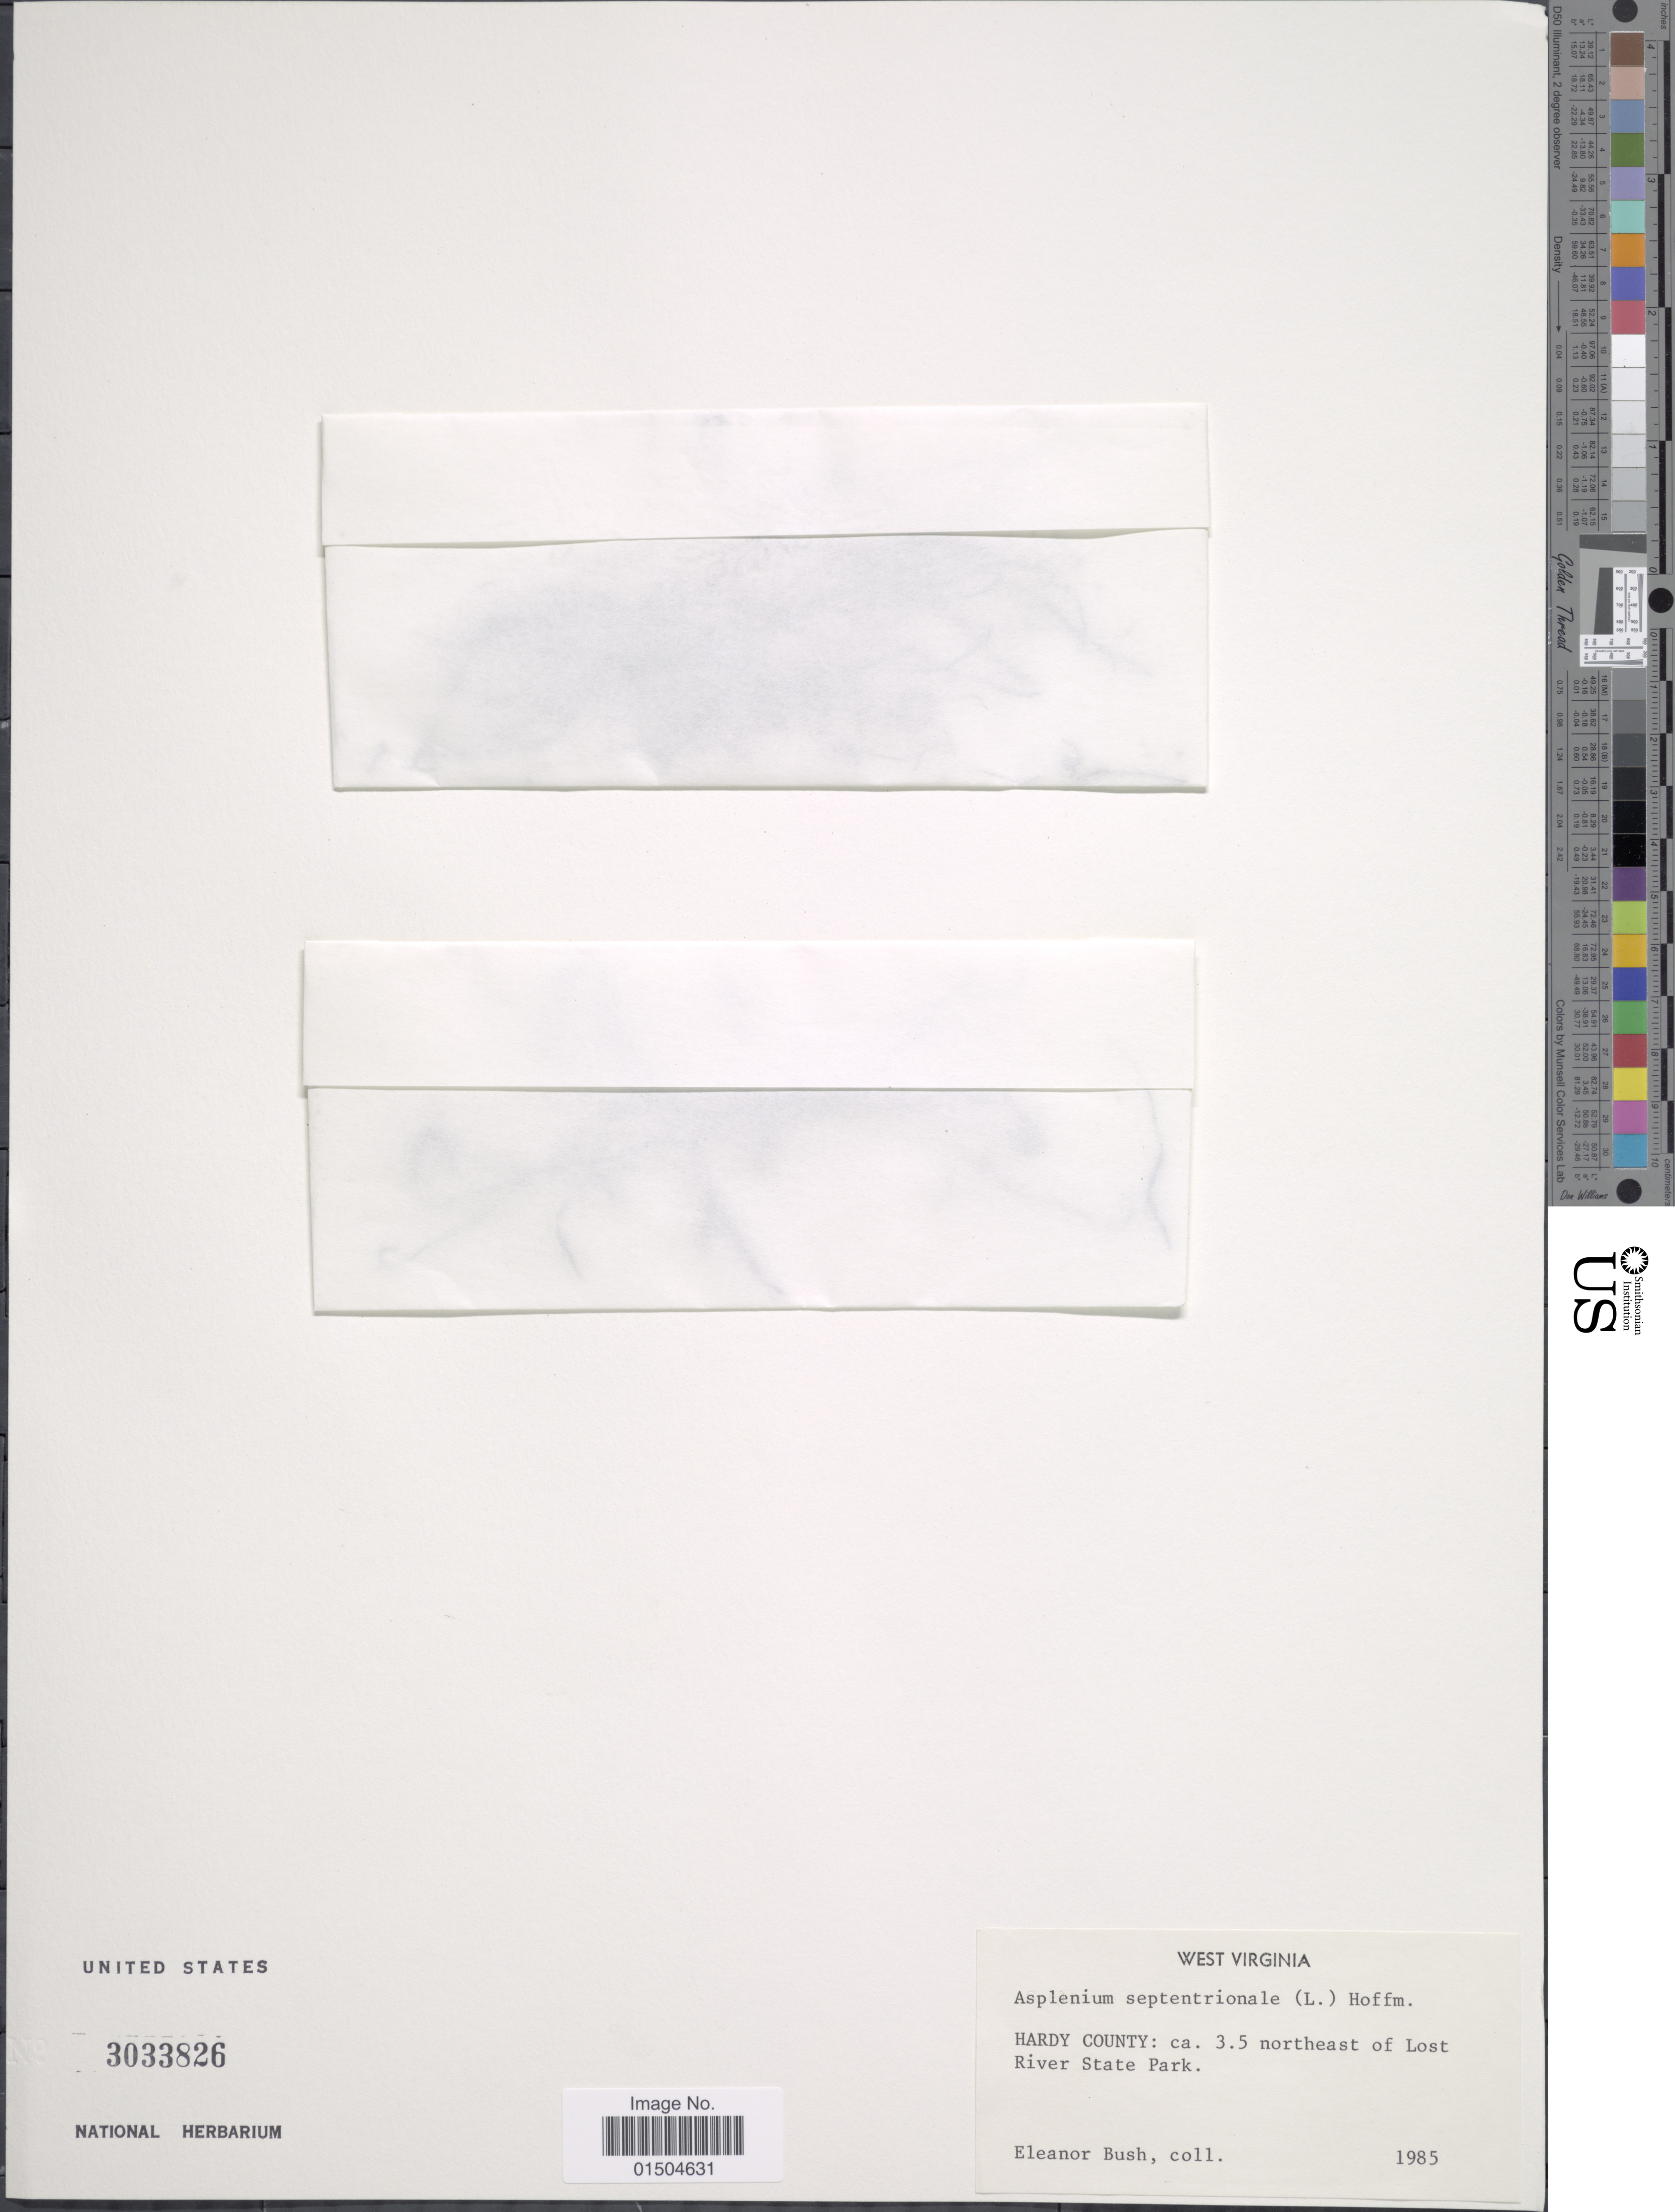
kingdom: Plantae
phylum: Tracheophyta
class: Polypodiopsida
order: Polypodiales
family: Aspleniaceae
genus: Asplenium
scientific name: Asplenium septentrionale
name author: (L.) Hoffm.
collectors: E. Bush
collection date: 1985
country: United States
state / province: West Virginia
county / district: Hardy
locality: Hardy County: ca. 3.5 northeast of Lost River State Park.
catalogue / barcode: US 3033826